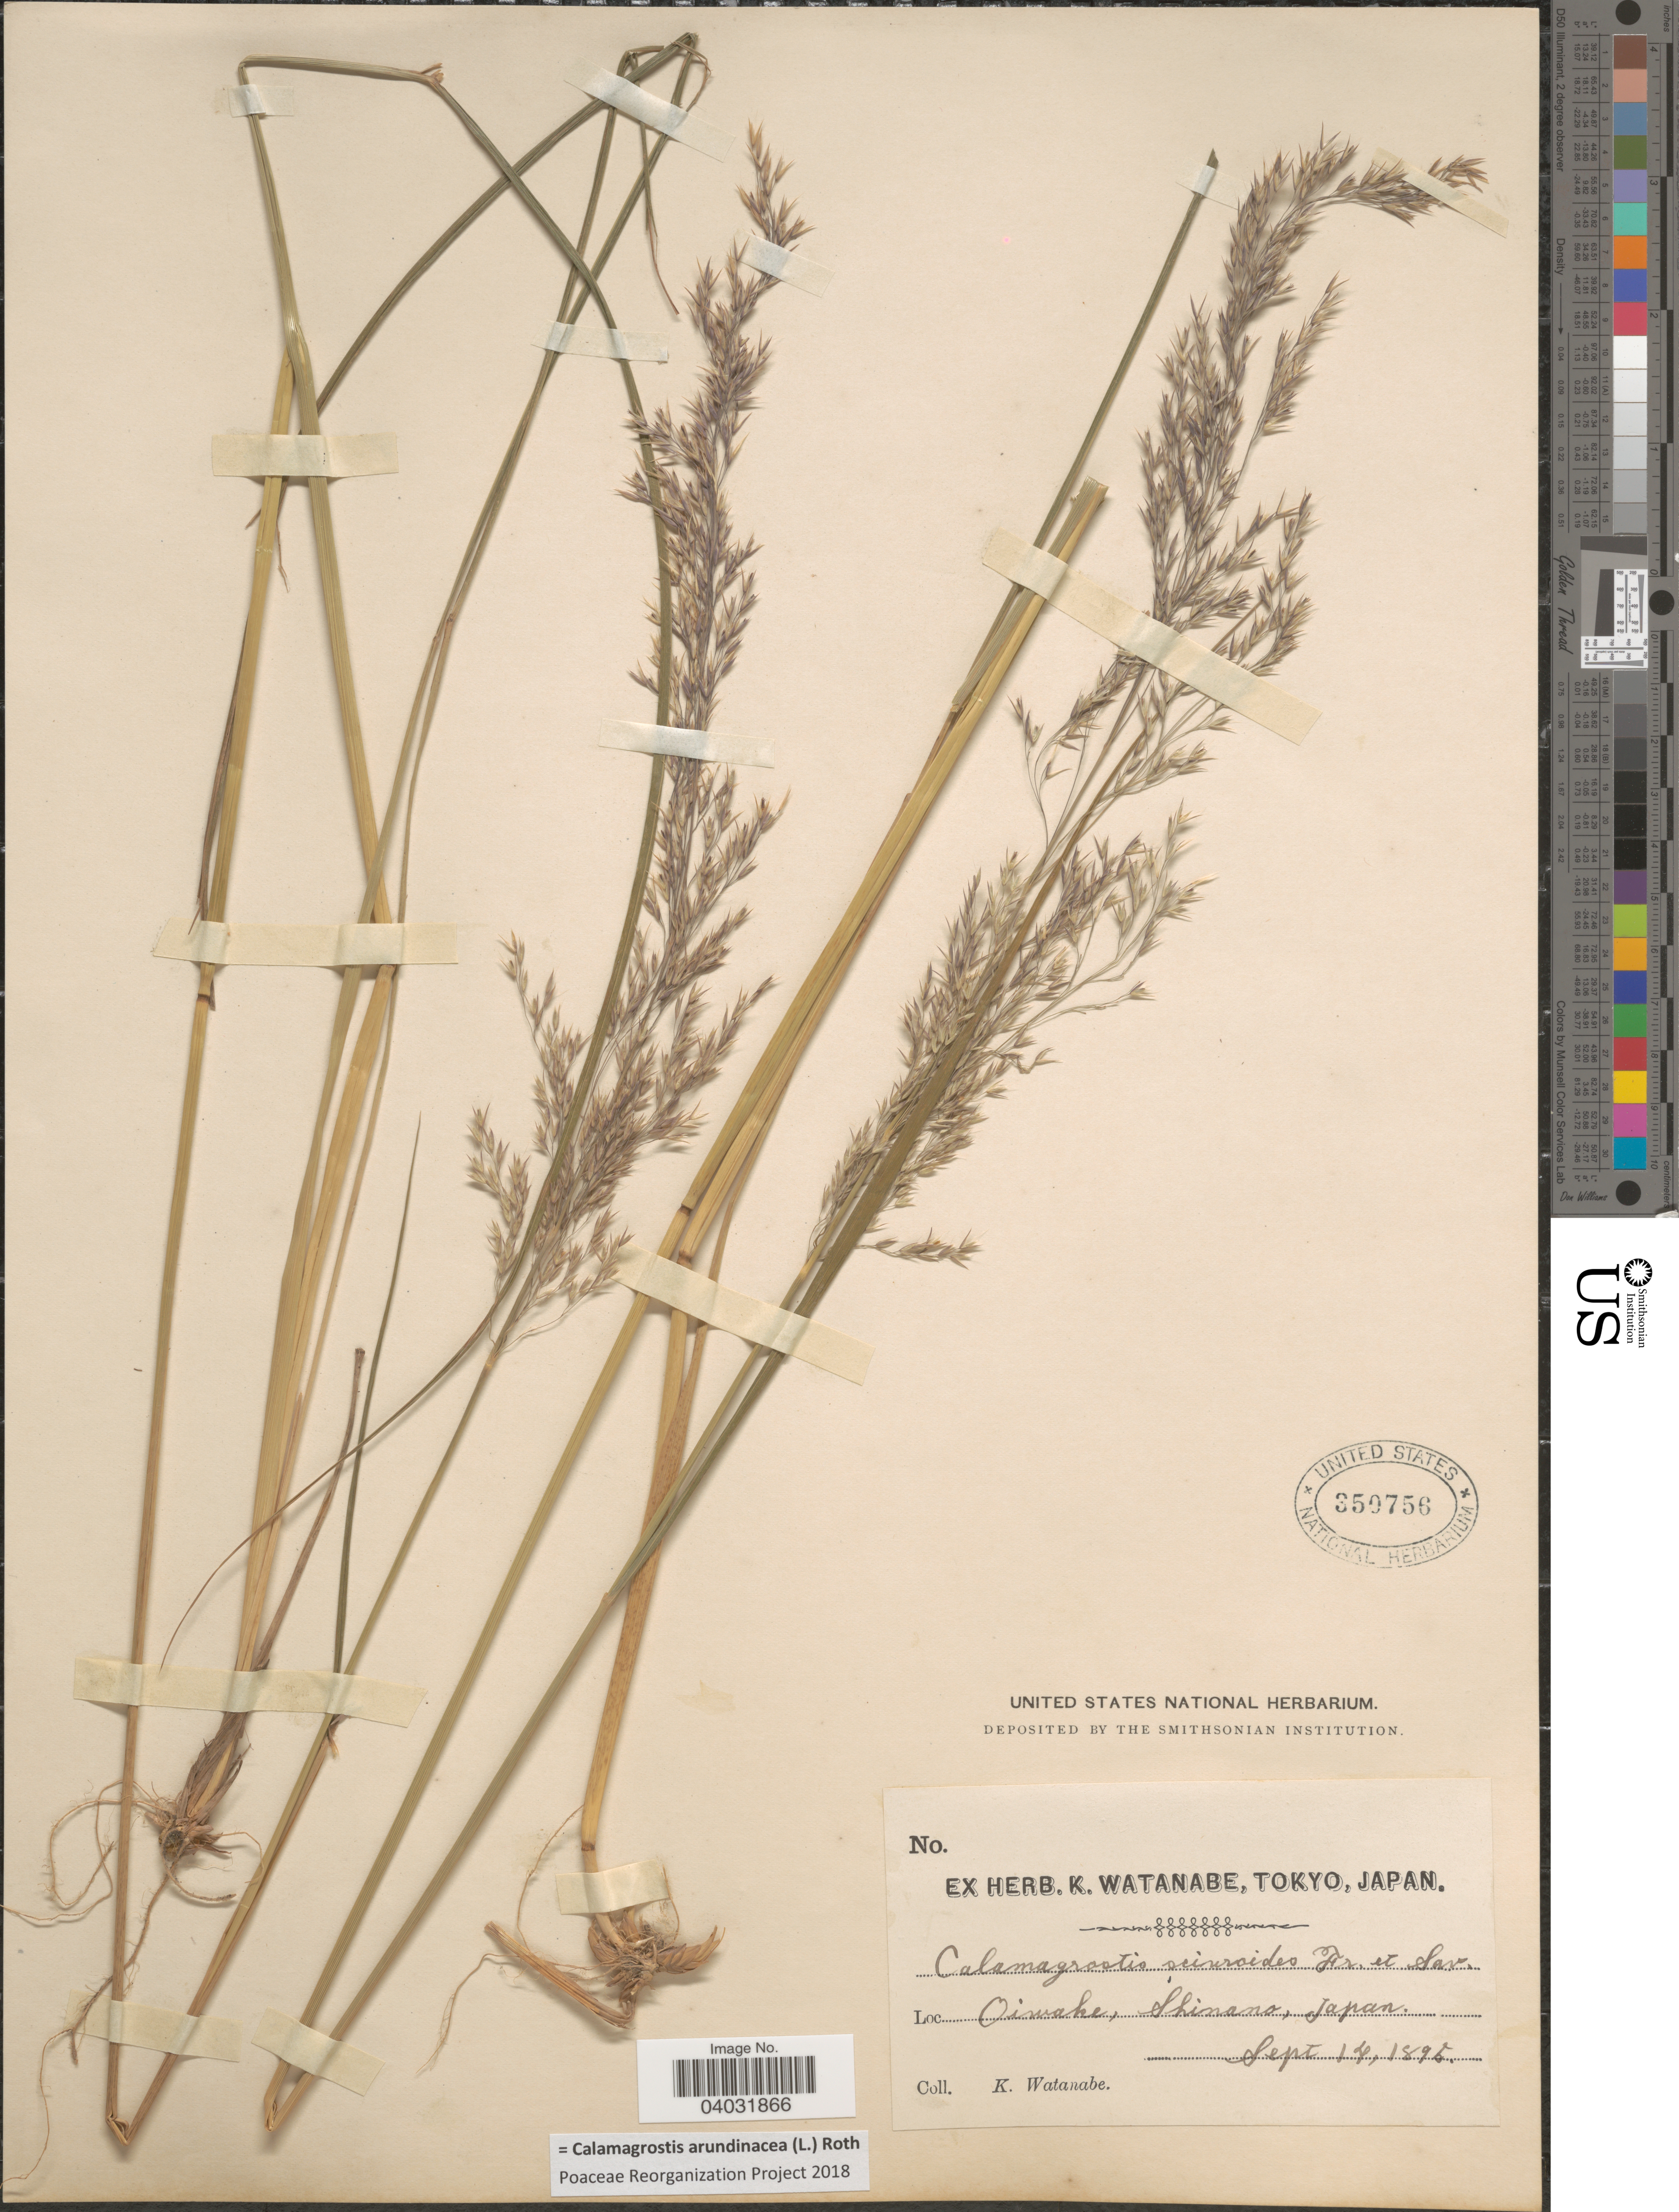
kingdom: Plantae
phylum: Tracheophyta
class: Liliopsida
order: Poales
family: Poaceae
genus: Calamagrostis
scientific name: Calamagrostis arundinacea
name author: (L.) Roth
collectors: L. Watanabe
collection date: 1895-09-14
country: Japan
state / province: Tokyo, Federal City of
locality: Oimahe, Shinano.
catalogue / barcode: US 350756